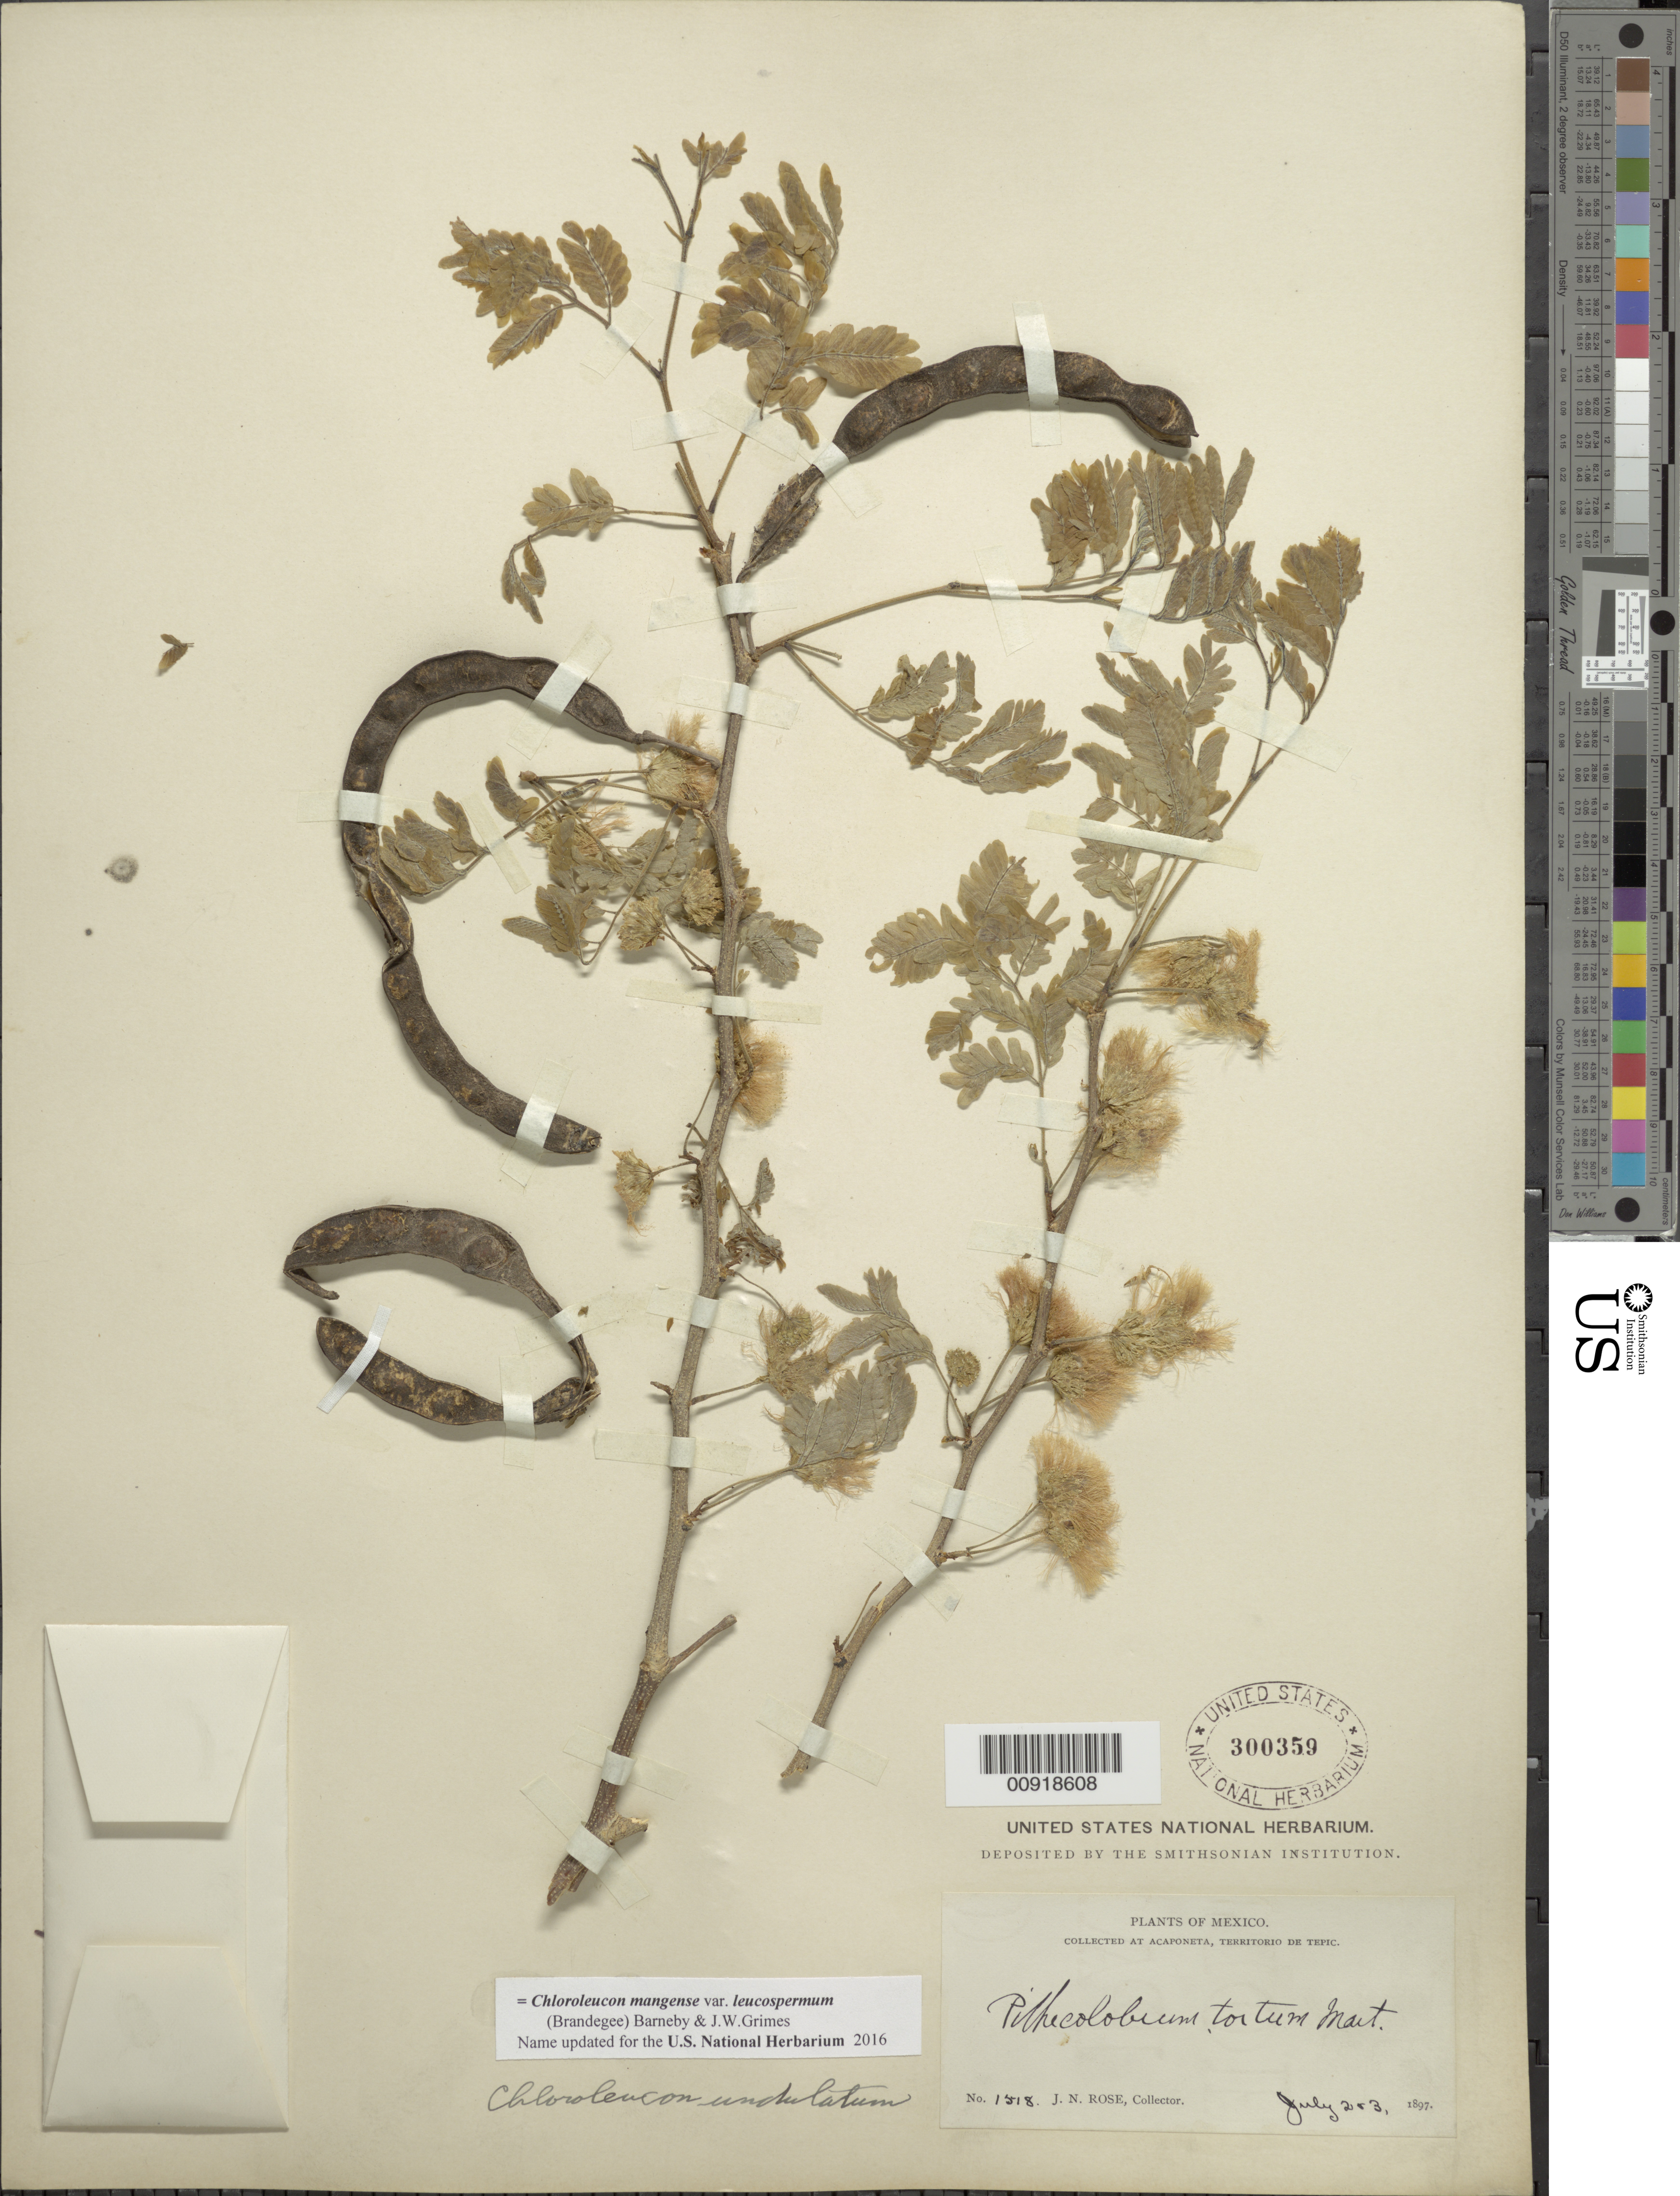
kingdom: Plantae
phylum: Tracheophyta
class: Magnoliopsida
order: Fabales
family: Fabaceae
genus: Chloroleucon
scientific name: Chloroleucon mangense var. leucospermum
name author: (Brandegee) Barneby & J.W. Grimes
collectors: J. N. Rose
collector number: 1518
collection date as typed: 02 Jul 1897 to 03 Jul 1897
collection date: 1897-07-02/1897-07-03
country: Mexico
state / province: Nayarit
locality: Acaponeta, Territorio de Tepic.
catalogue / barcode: US 300359